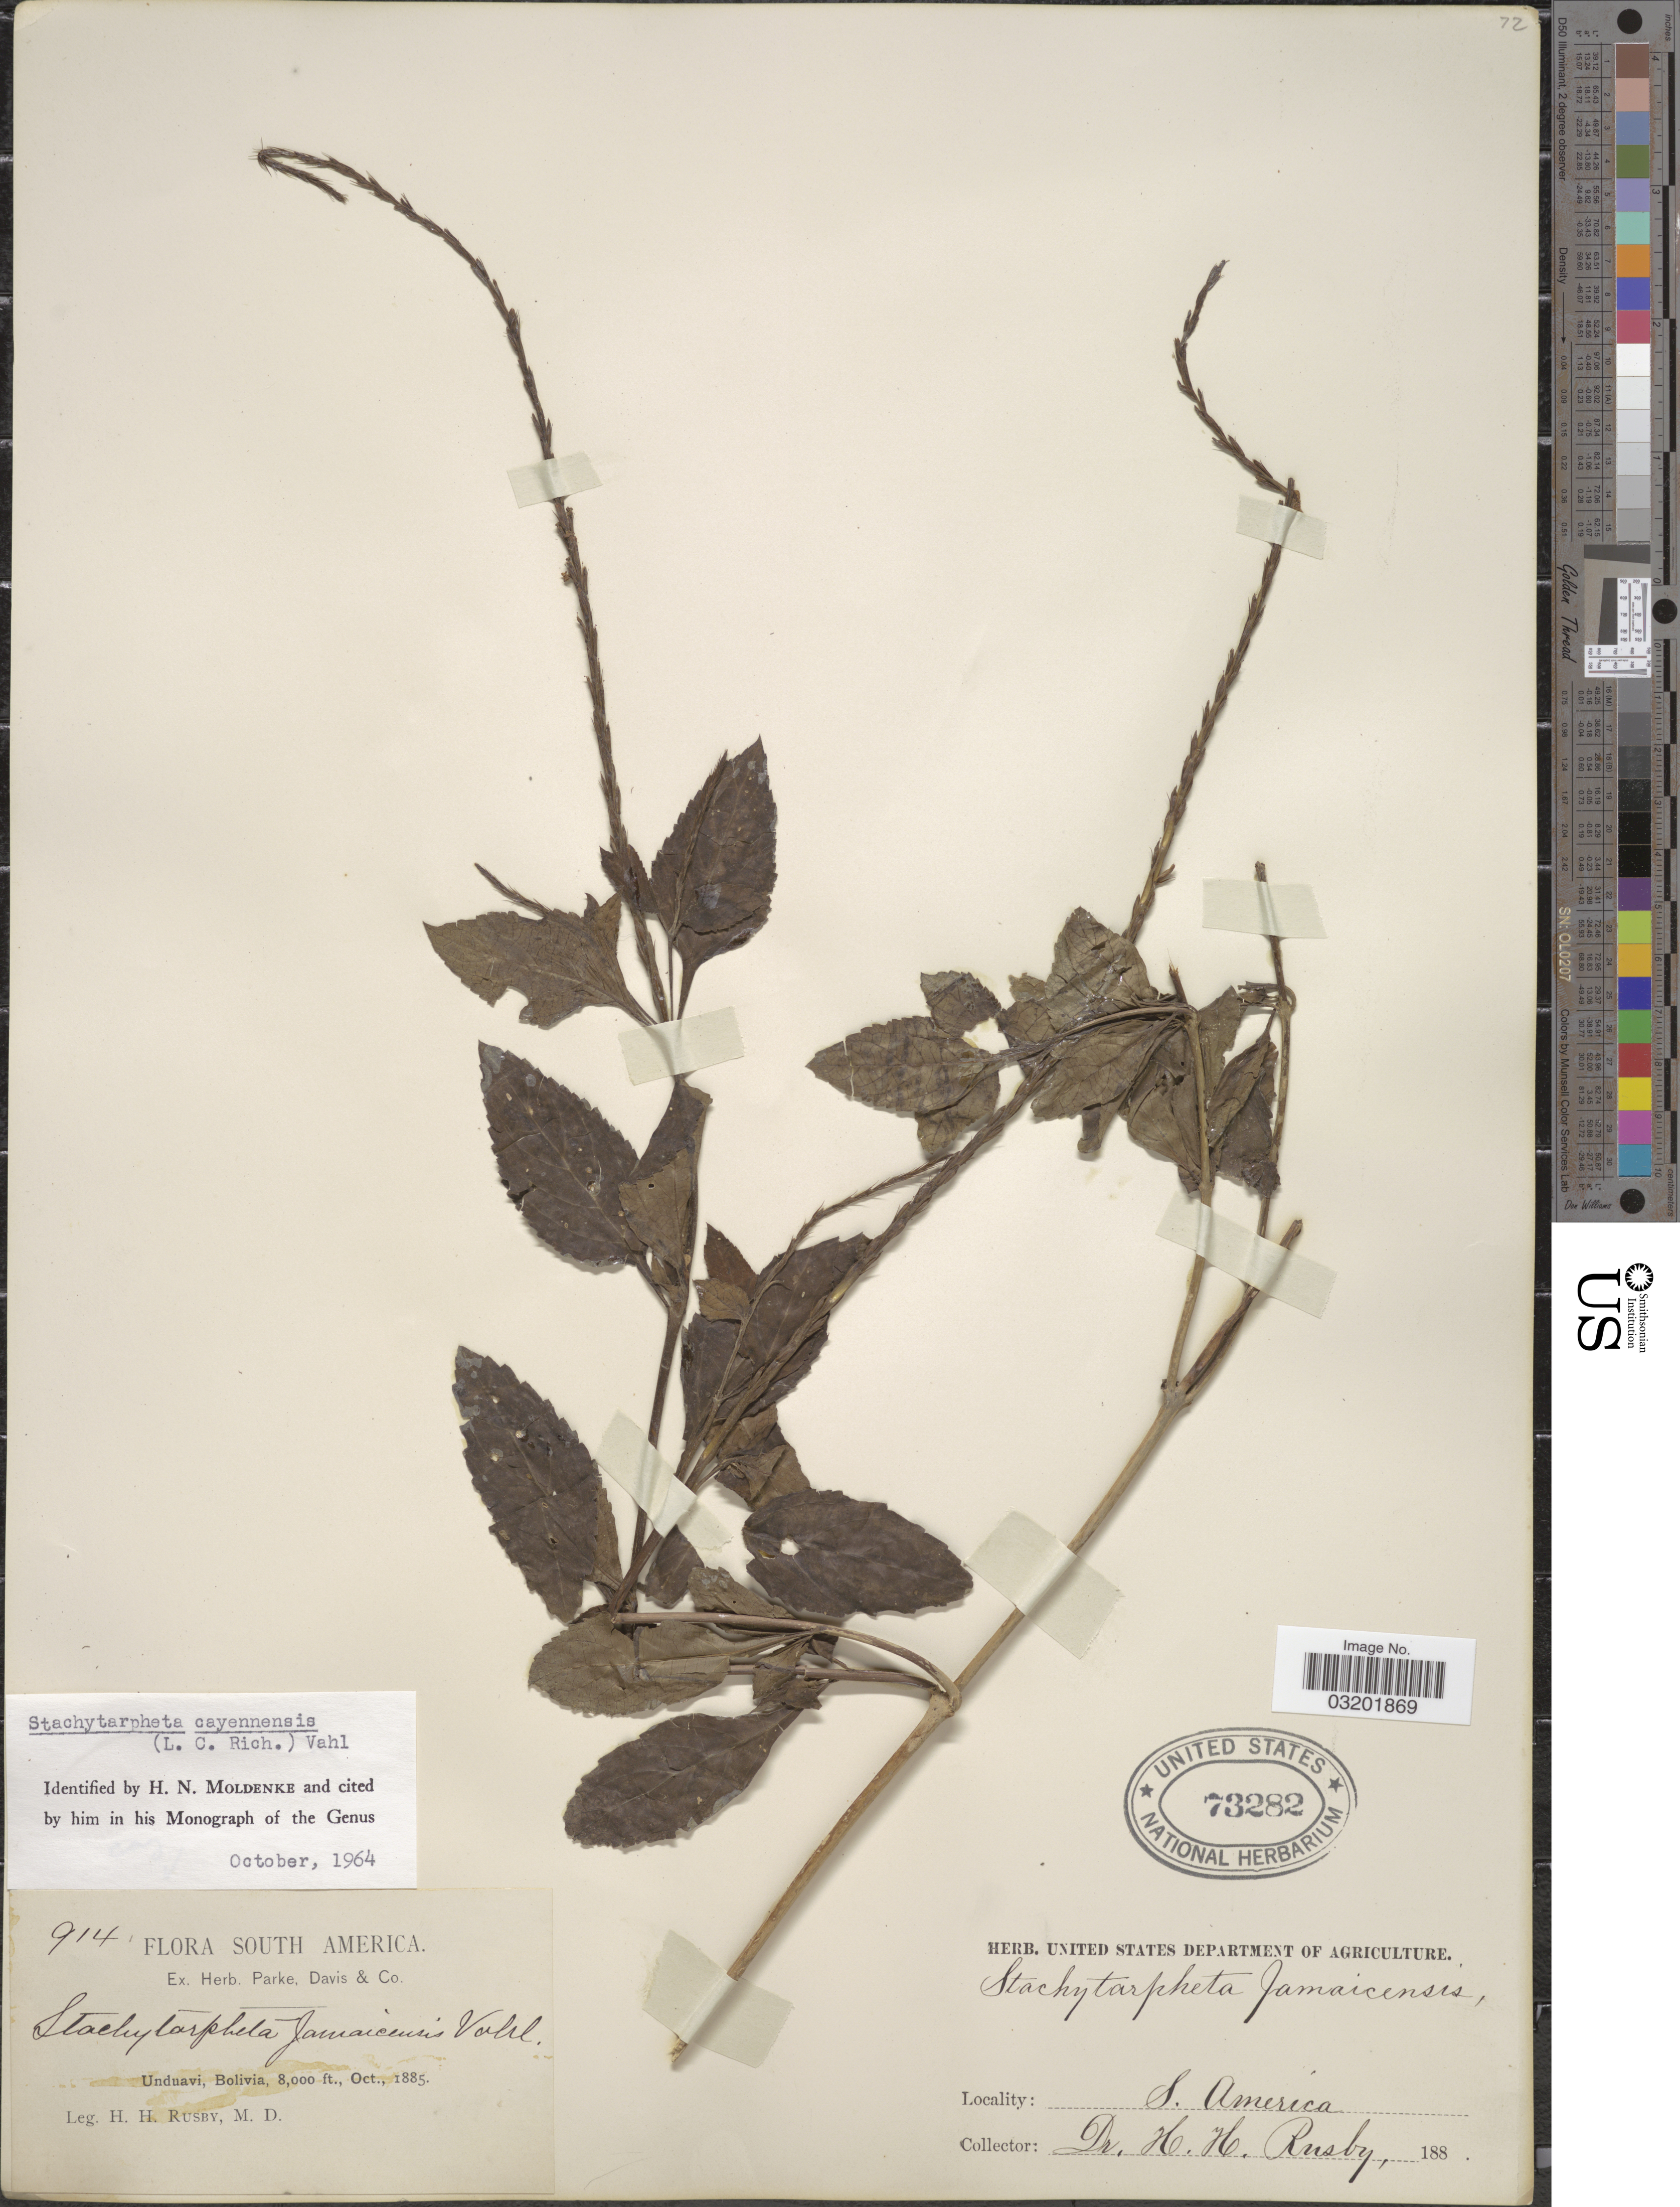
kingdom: Plantae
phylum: Tracheophyta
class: Magnoliopsida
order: Lamiales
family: Verbenaceae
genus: Stachytarpheta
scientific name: Stachytarpheta cayennensis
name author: (Rich.) Vahl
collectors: H. H. Rusby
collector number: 914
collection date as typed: Oct., 1885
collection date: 1885-10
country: Bolivia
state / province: La Paz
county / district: Nor Yungas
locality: Unduavi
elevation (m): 2438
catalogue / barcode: US 73282